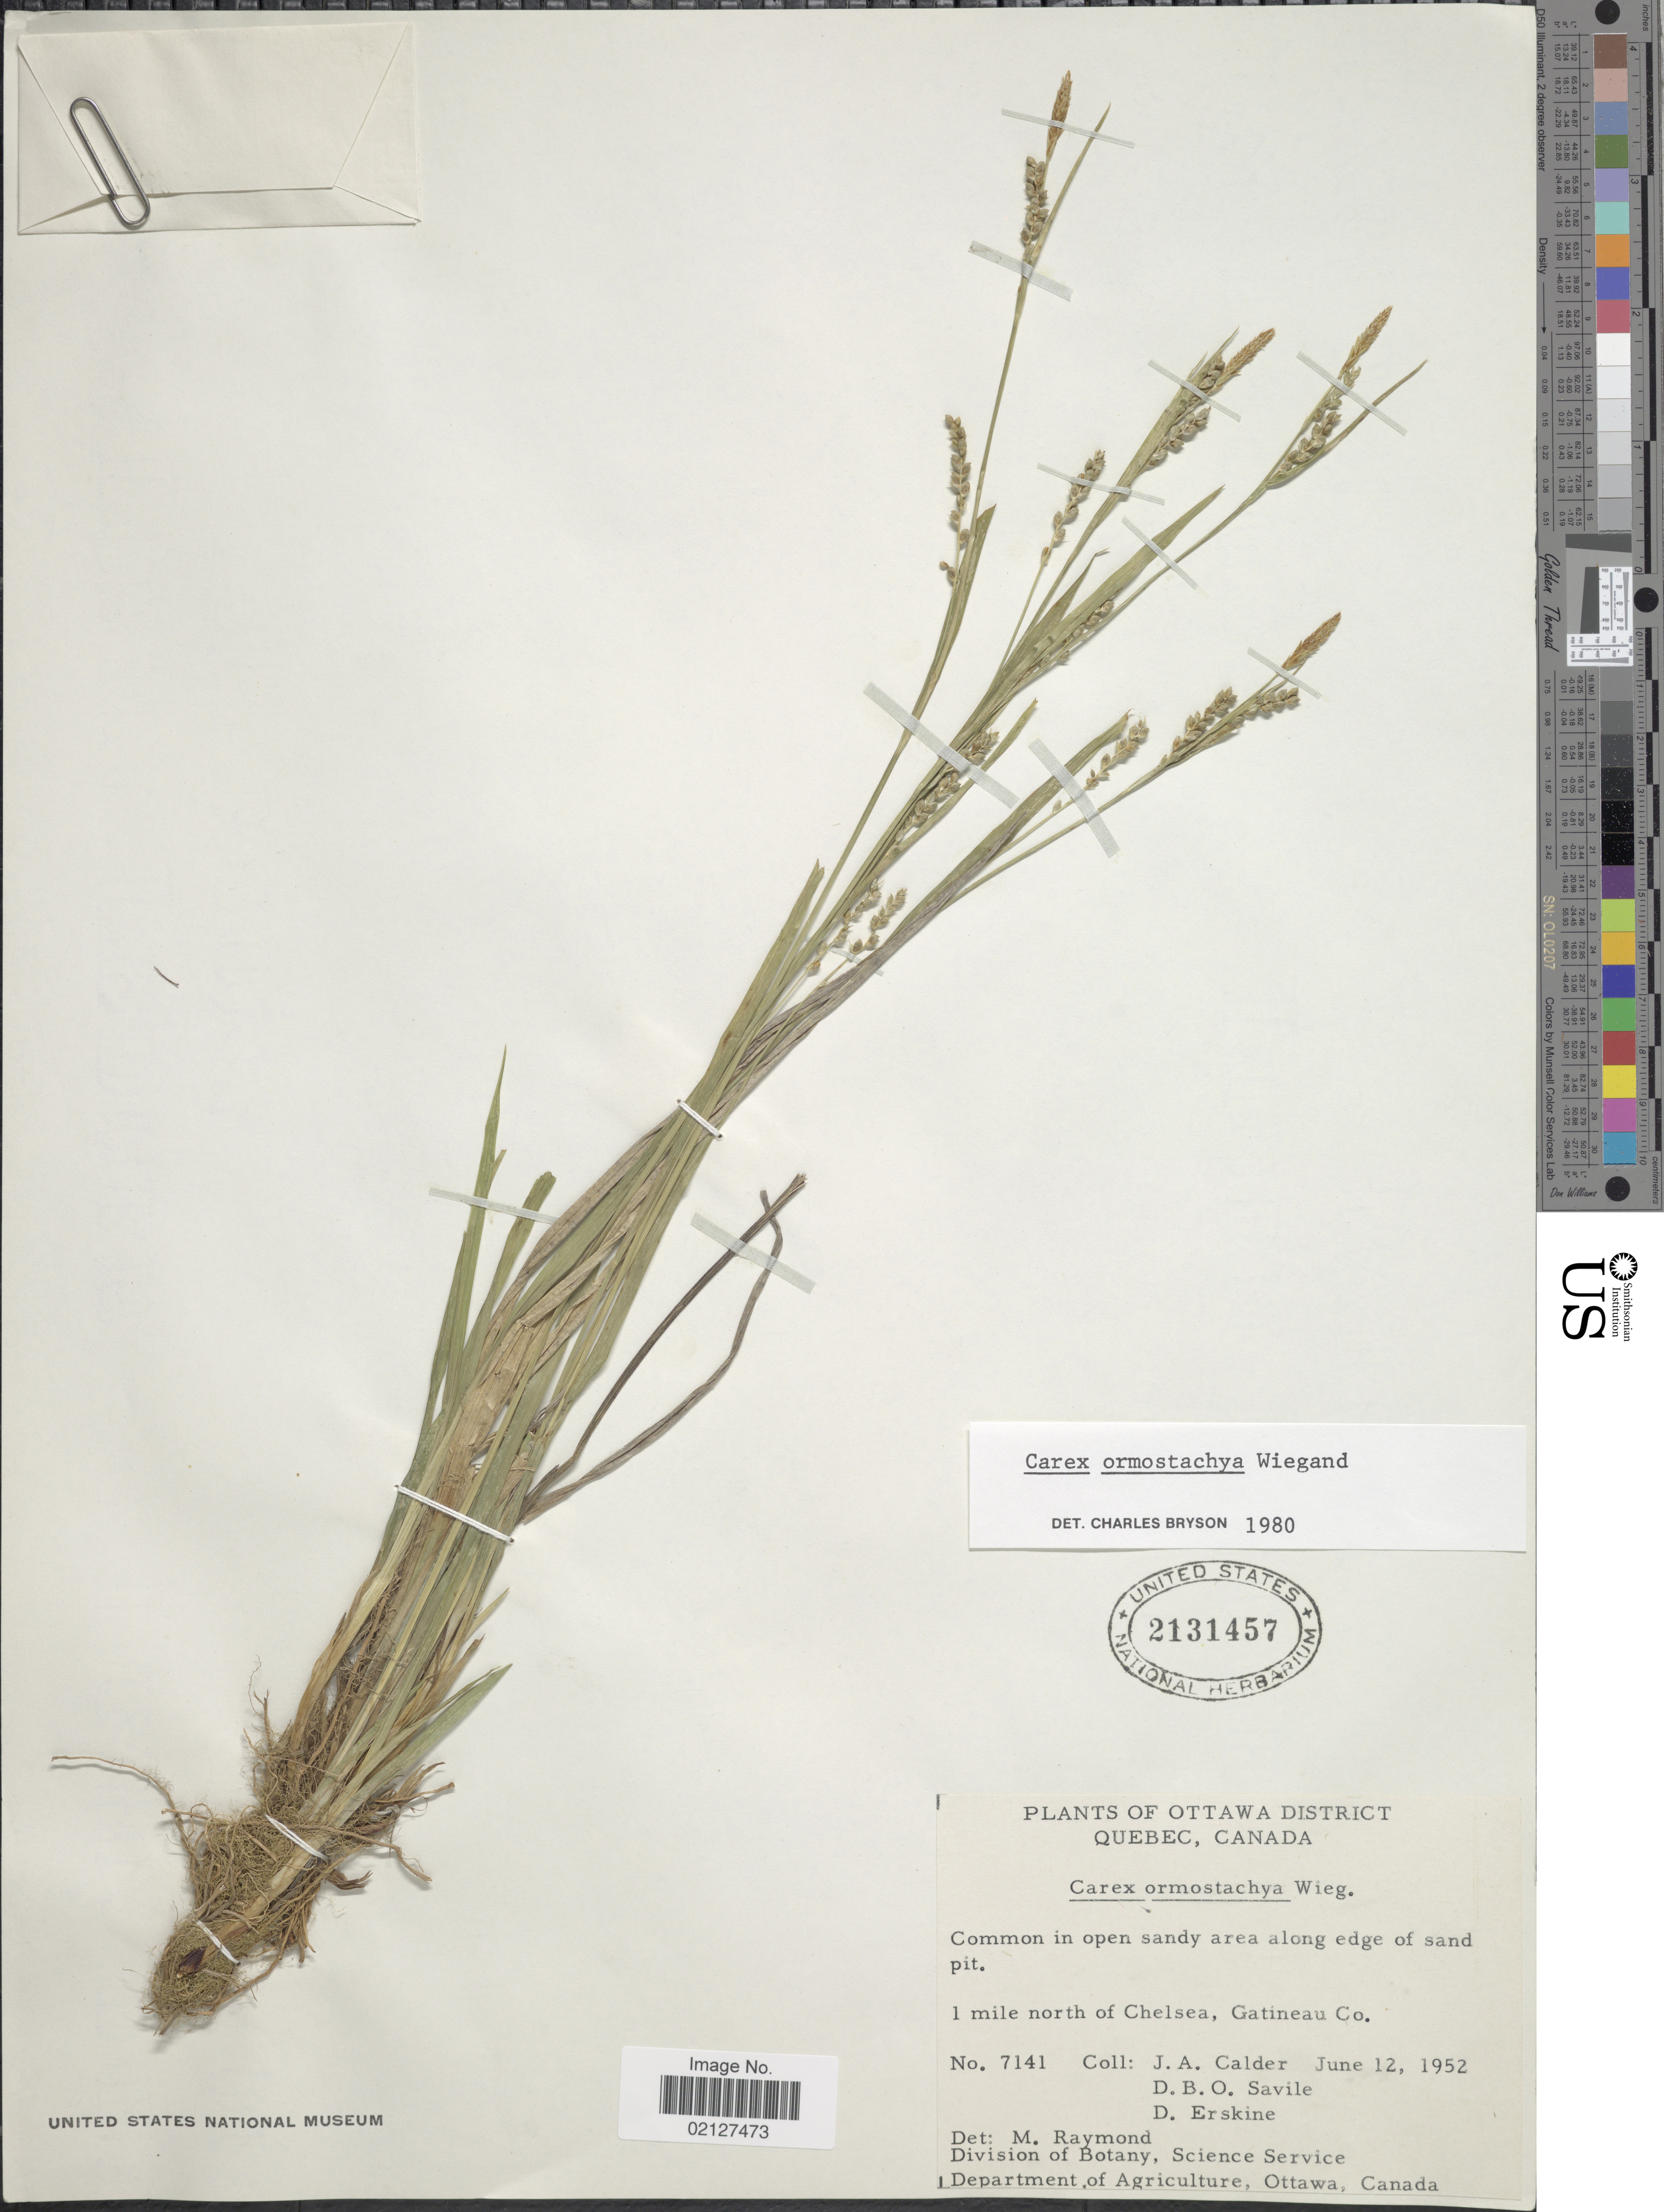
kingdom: Plantae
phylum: Tracheophyta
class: Liliopsida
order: Poales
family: Cyperaceae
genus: Carex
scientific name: Carex ormostachya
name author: Wiegand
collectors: J. A. Calder, D. Savile & D. Erskine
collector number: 7141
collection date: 1952-06-12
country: Canada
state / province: Quebec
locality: Ottawa District, 1 mile north of Chelsea, Gatineau Co.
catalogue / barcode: US 2131457